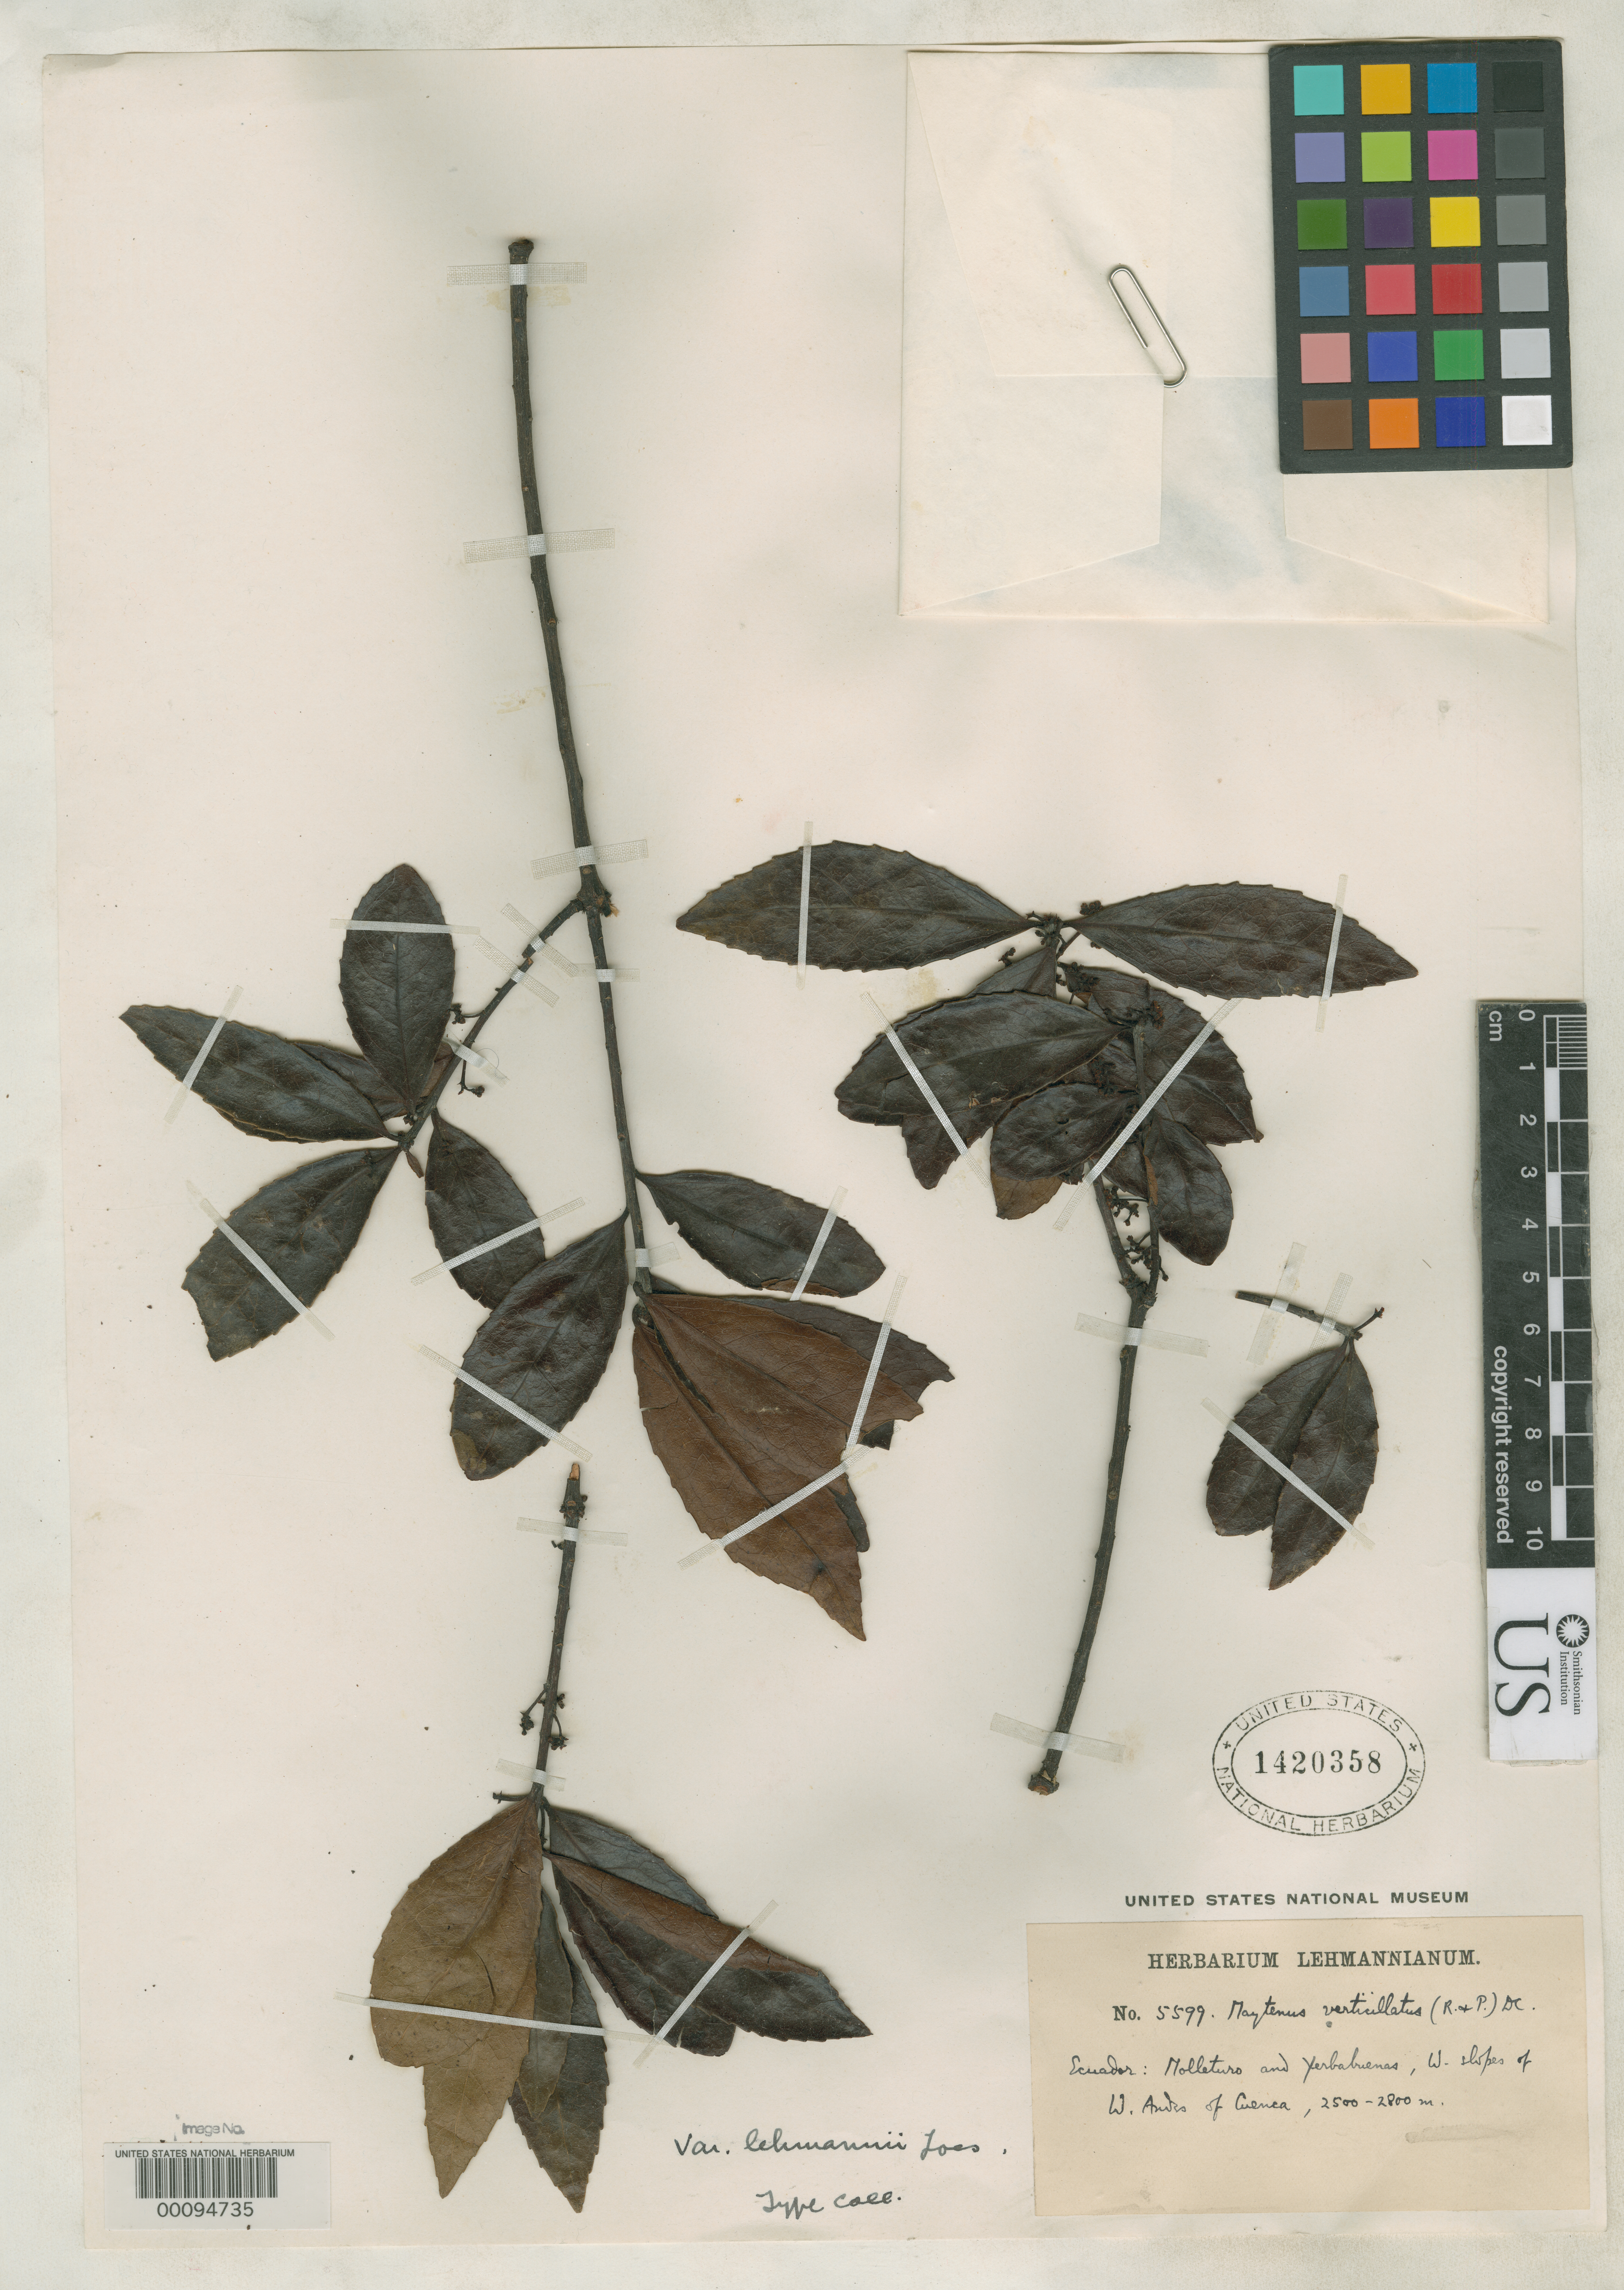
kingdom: Plantae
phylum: Tracheophyta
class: Magnoliopsida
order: Celastrales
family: Celastraceae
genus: Maytenus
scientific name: Maytenus verticillata var. lehmannii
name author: Loes.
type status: Isotype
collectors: F. C. Lehmann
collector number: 5599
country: Ecuador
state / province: Azuay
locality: Molleturo and Yarbabuenas, west Andes of Cuenca.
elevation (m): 2500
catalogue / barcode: US 1420358